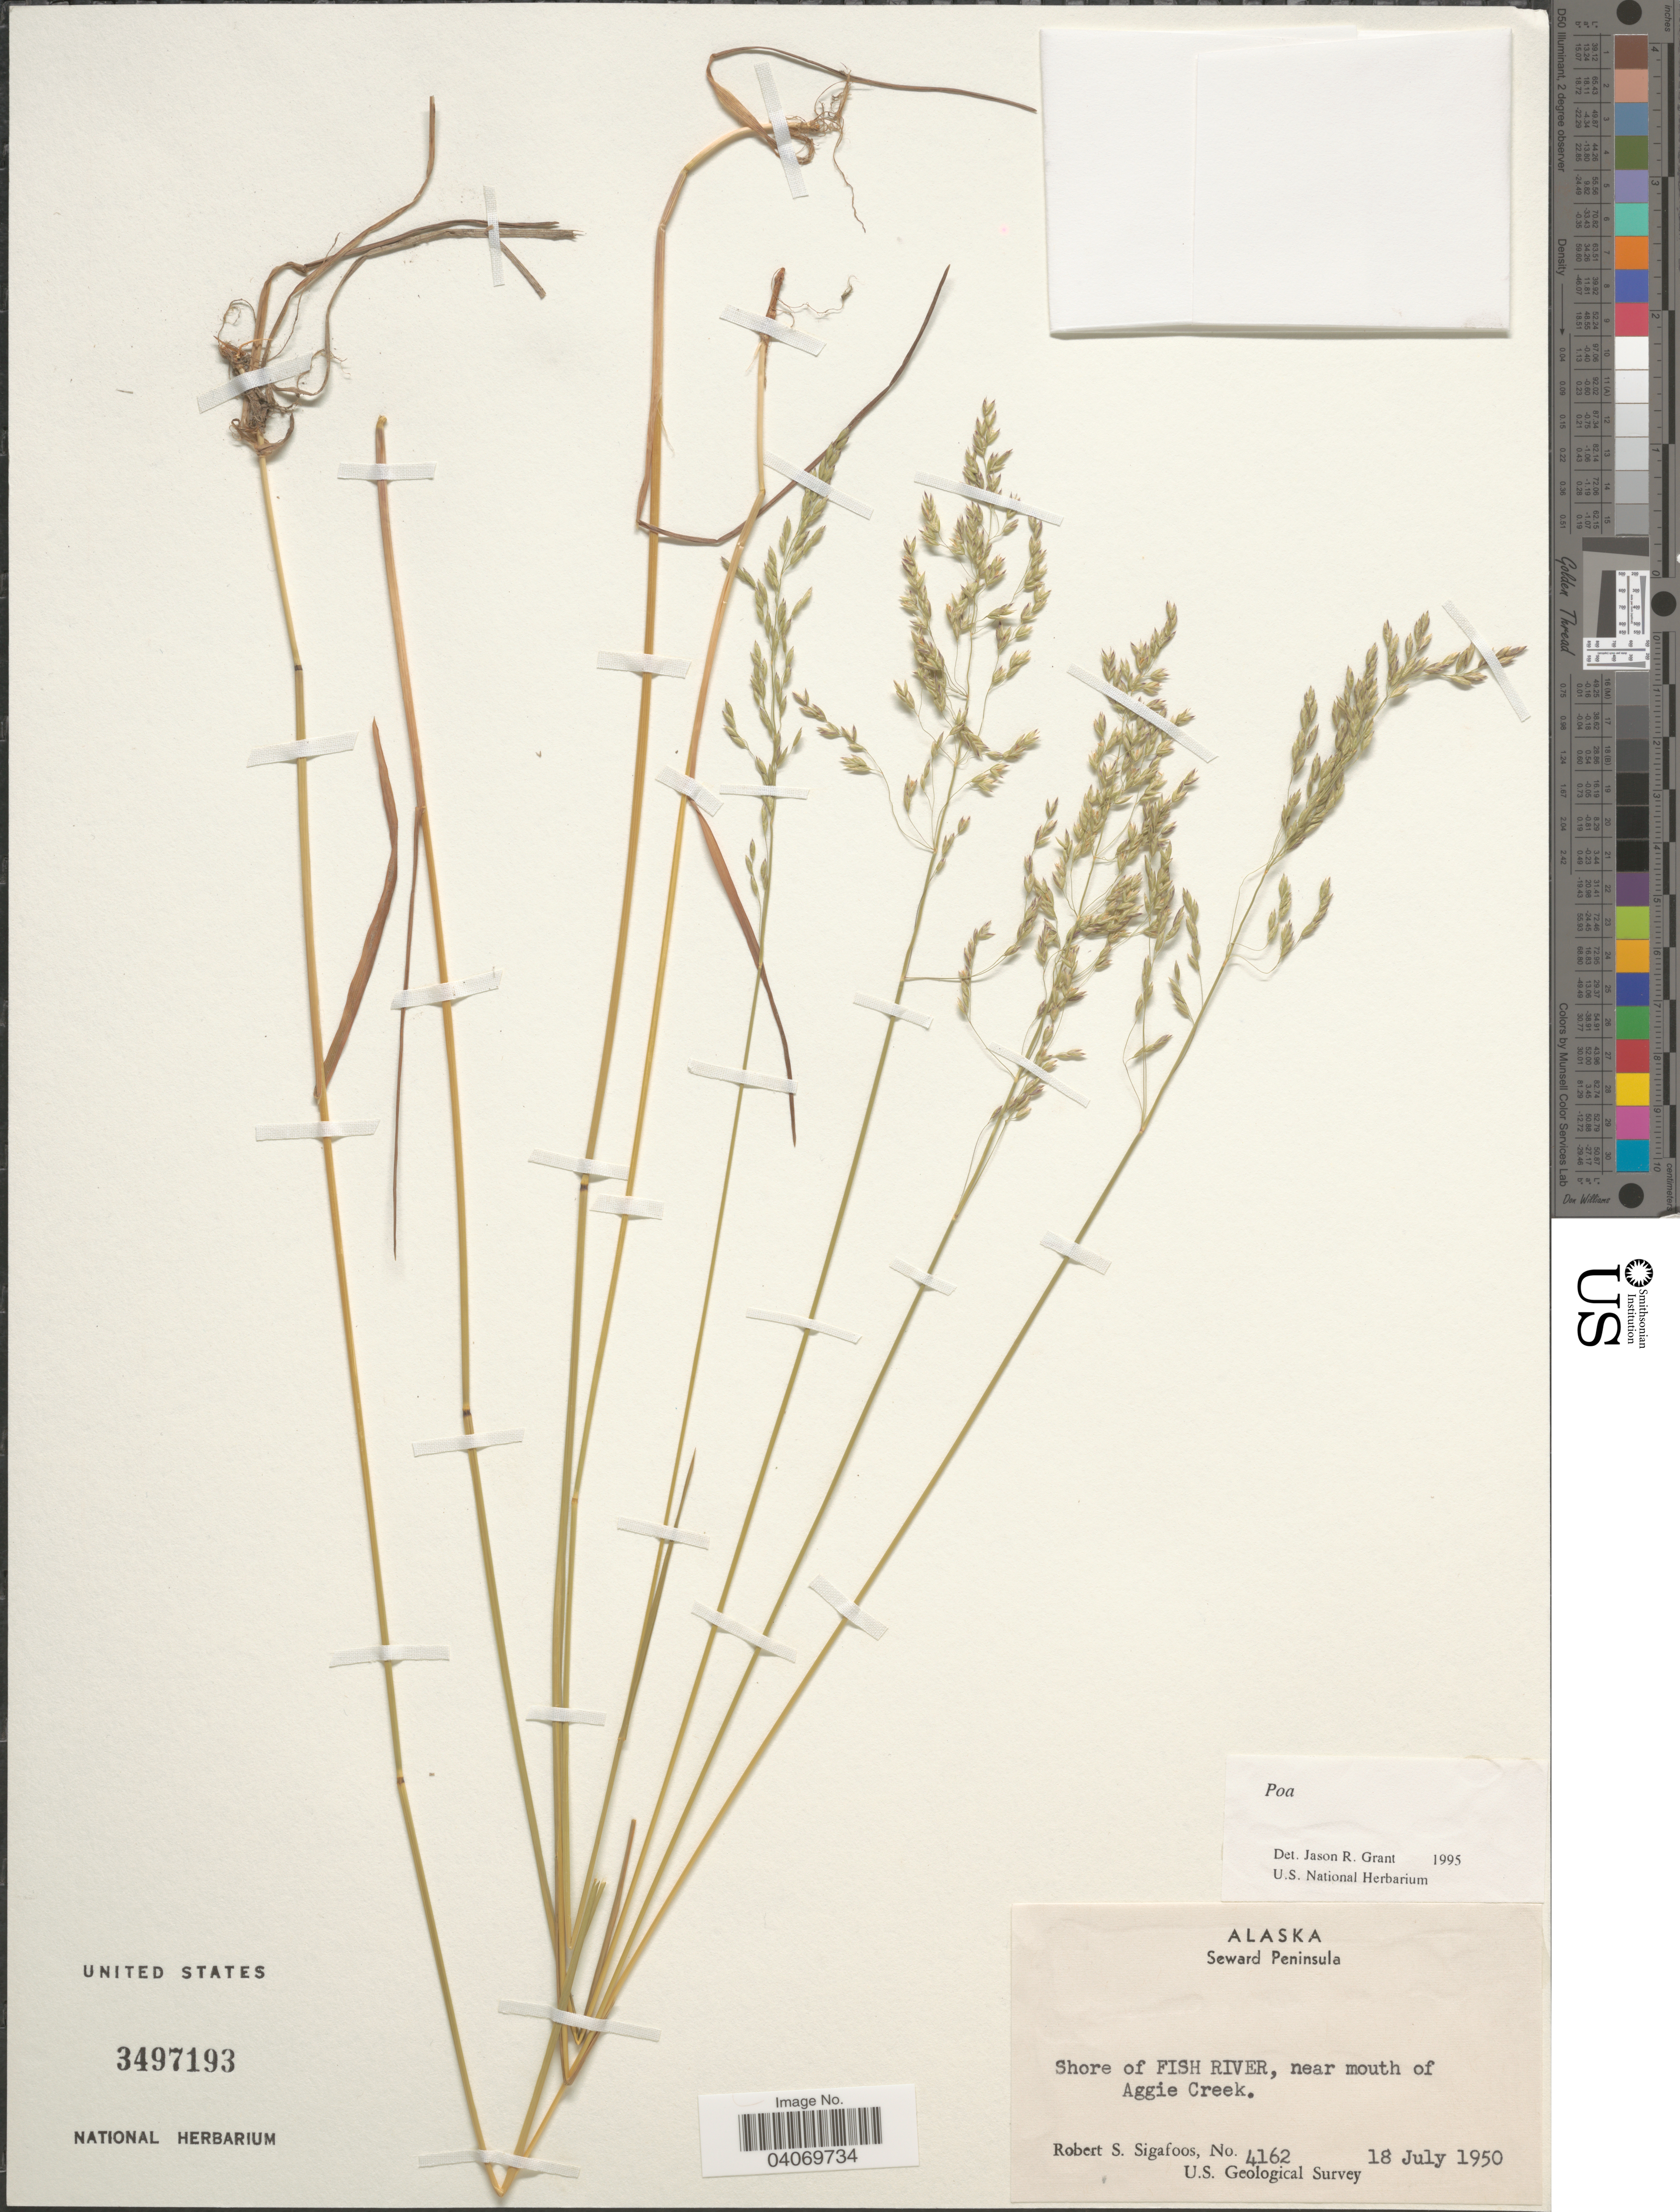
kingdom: Plantae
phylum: Tracheophyta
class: Liliopsida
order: Poales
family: Poaceae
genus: Poa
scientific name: Poa sp.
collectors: R. Sigafoos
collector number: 4162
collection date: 1950-07-18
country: United States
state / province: Alaska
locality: Seward Peninsula. Shore of Fish River, near mouth of Aggie Creek. U.S. Geological Survey.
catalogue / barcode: US 3497193